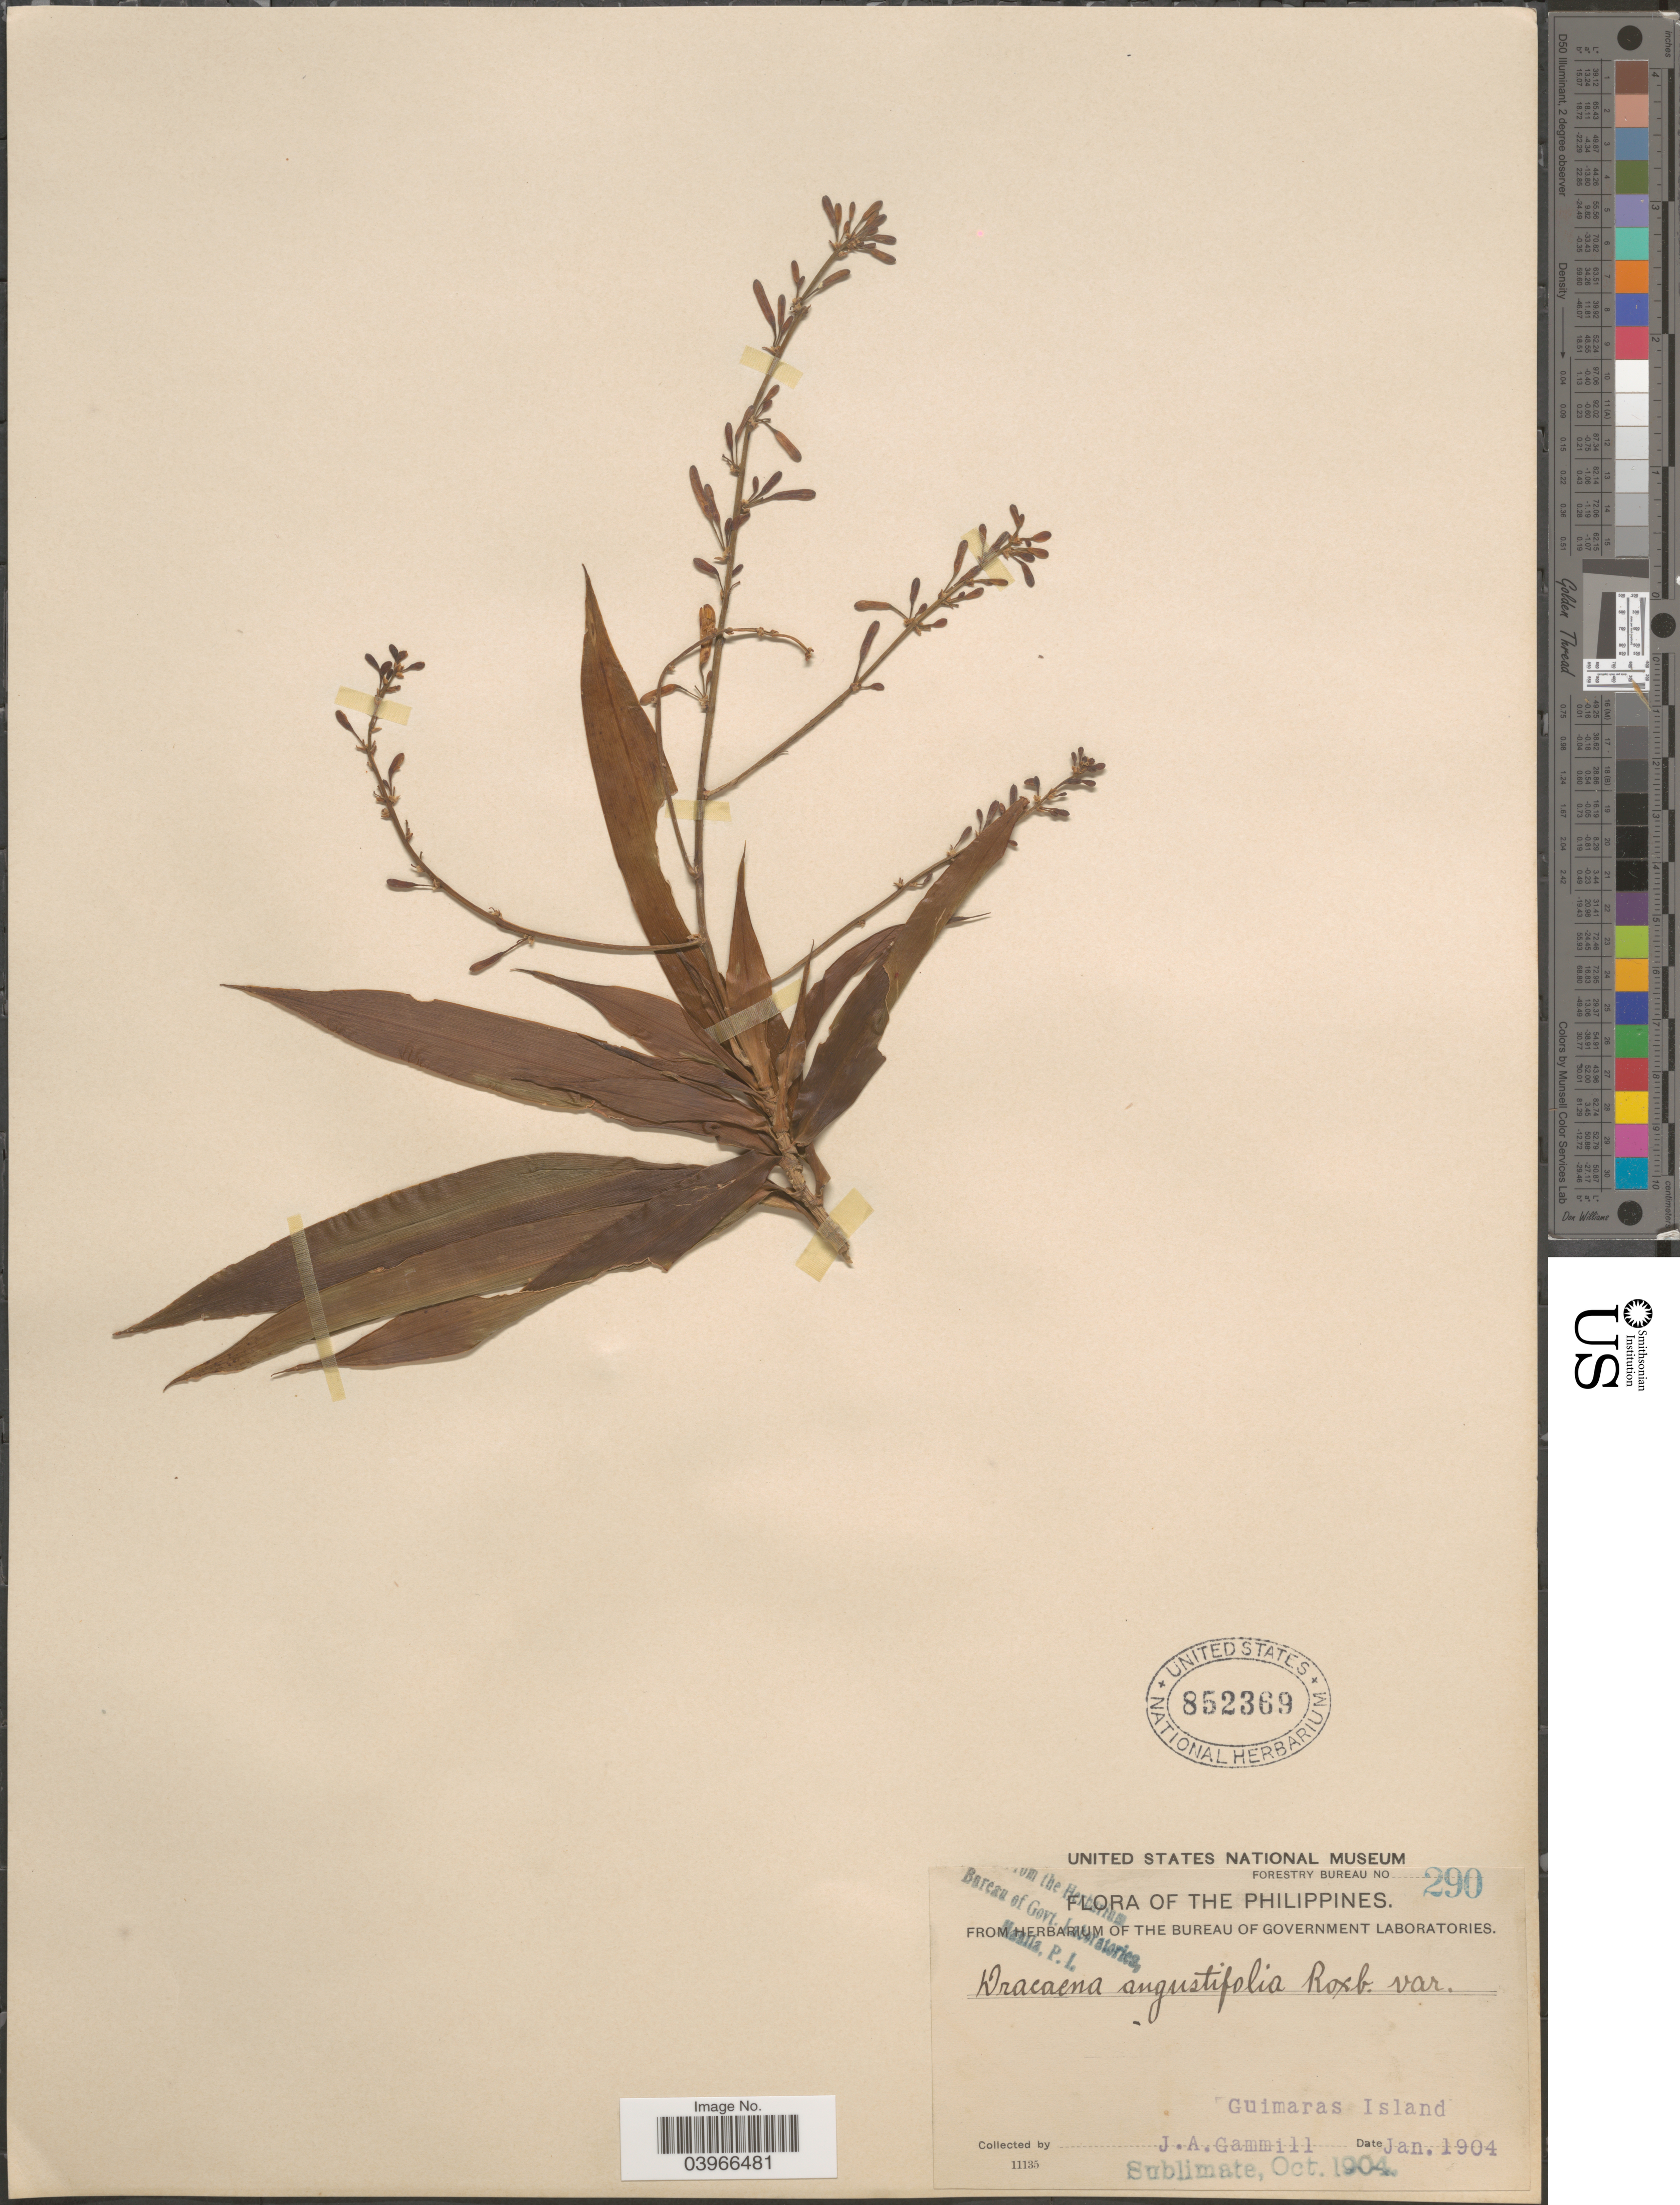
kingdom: Plantae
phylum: Tracheophyta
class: Liliopsida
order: Asparagales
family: Asparagaceae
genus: Dracaena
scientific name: Dracaena angustifolia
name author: (Medik.) Roxb.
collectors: J. Gammill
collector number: Forestry Bureau 290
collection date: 1904-01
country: Philippines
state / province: Western Visayas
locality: Guimaras Island.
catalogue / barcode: US 852369